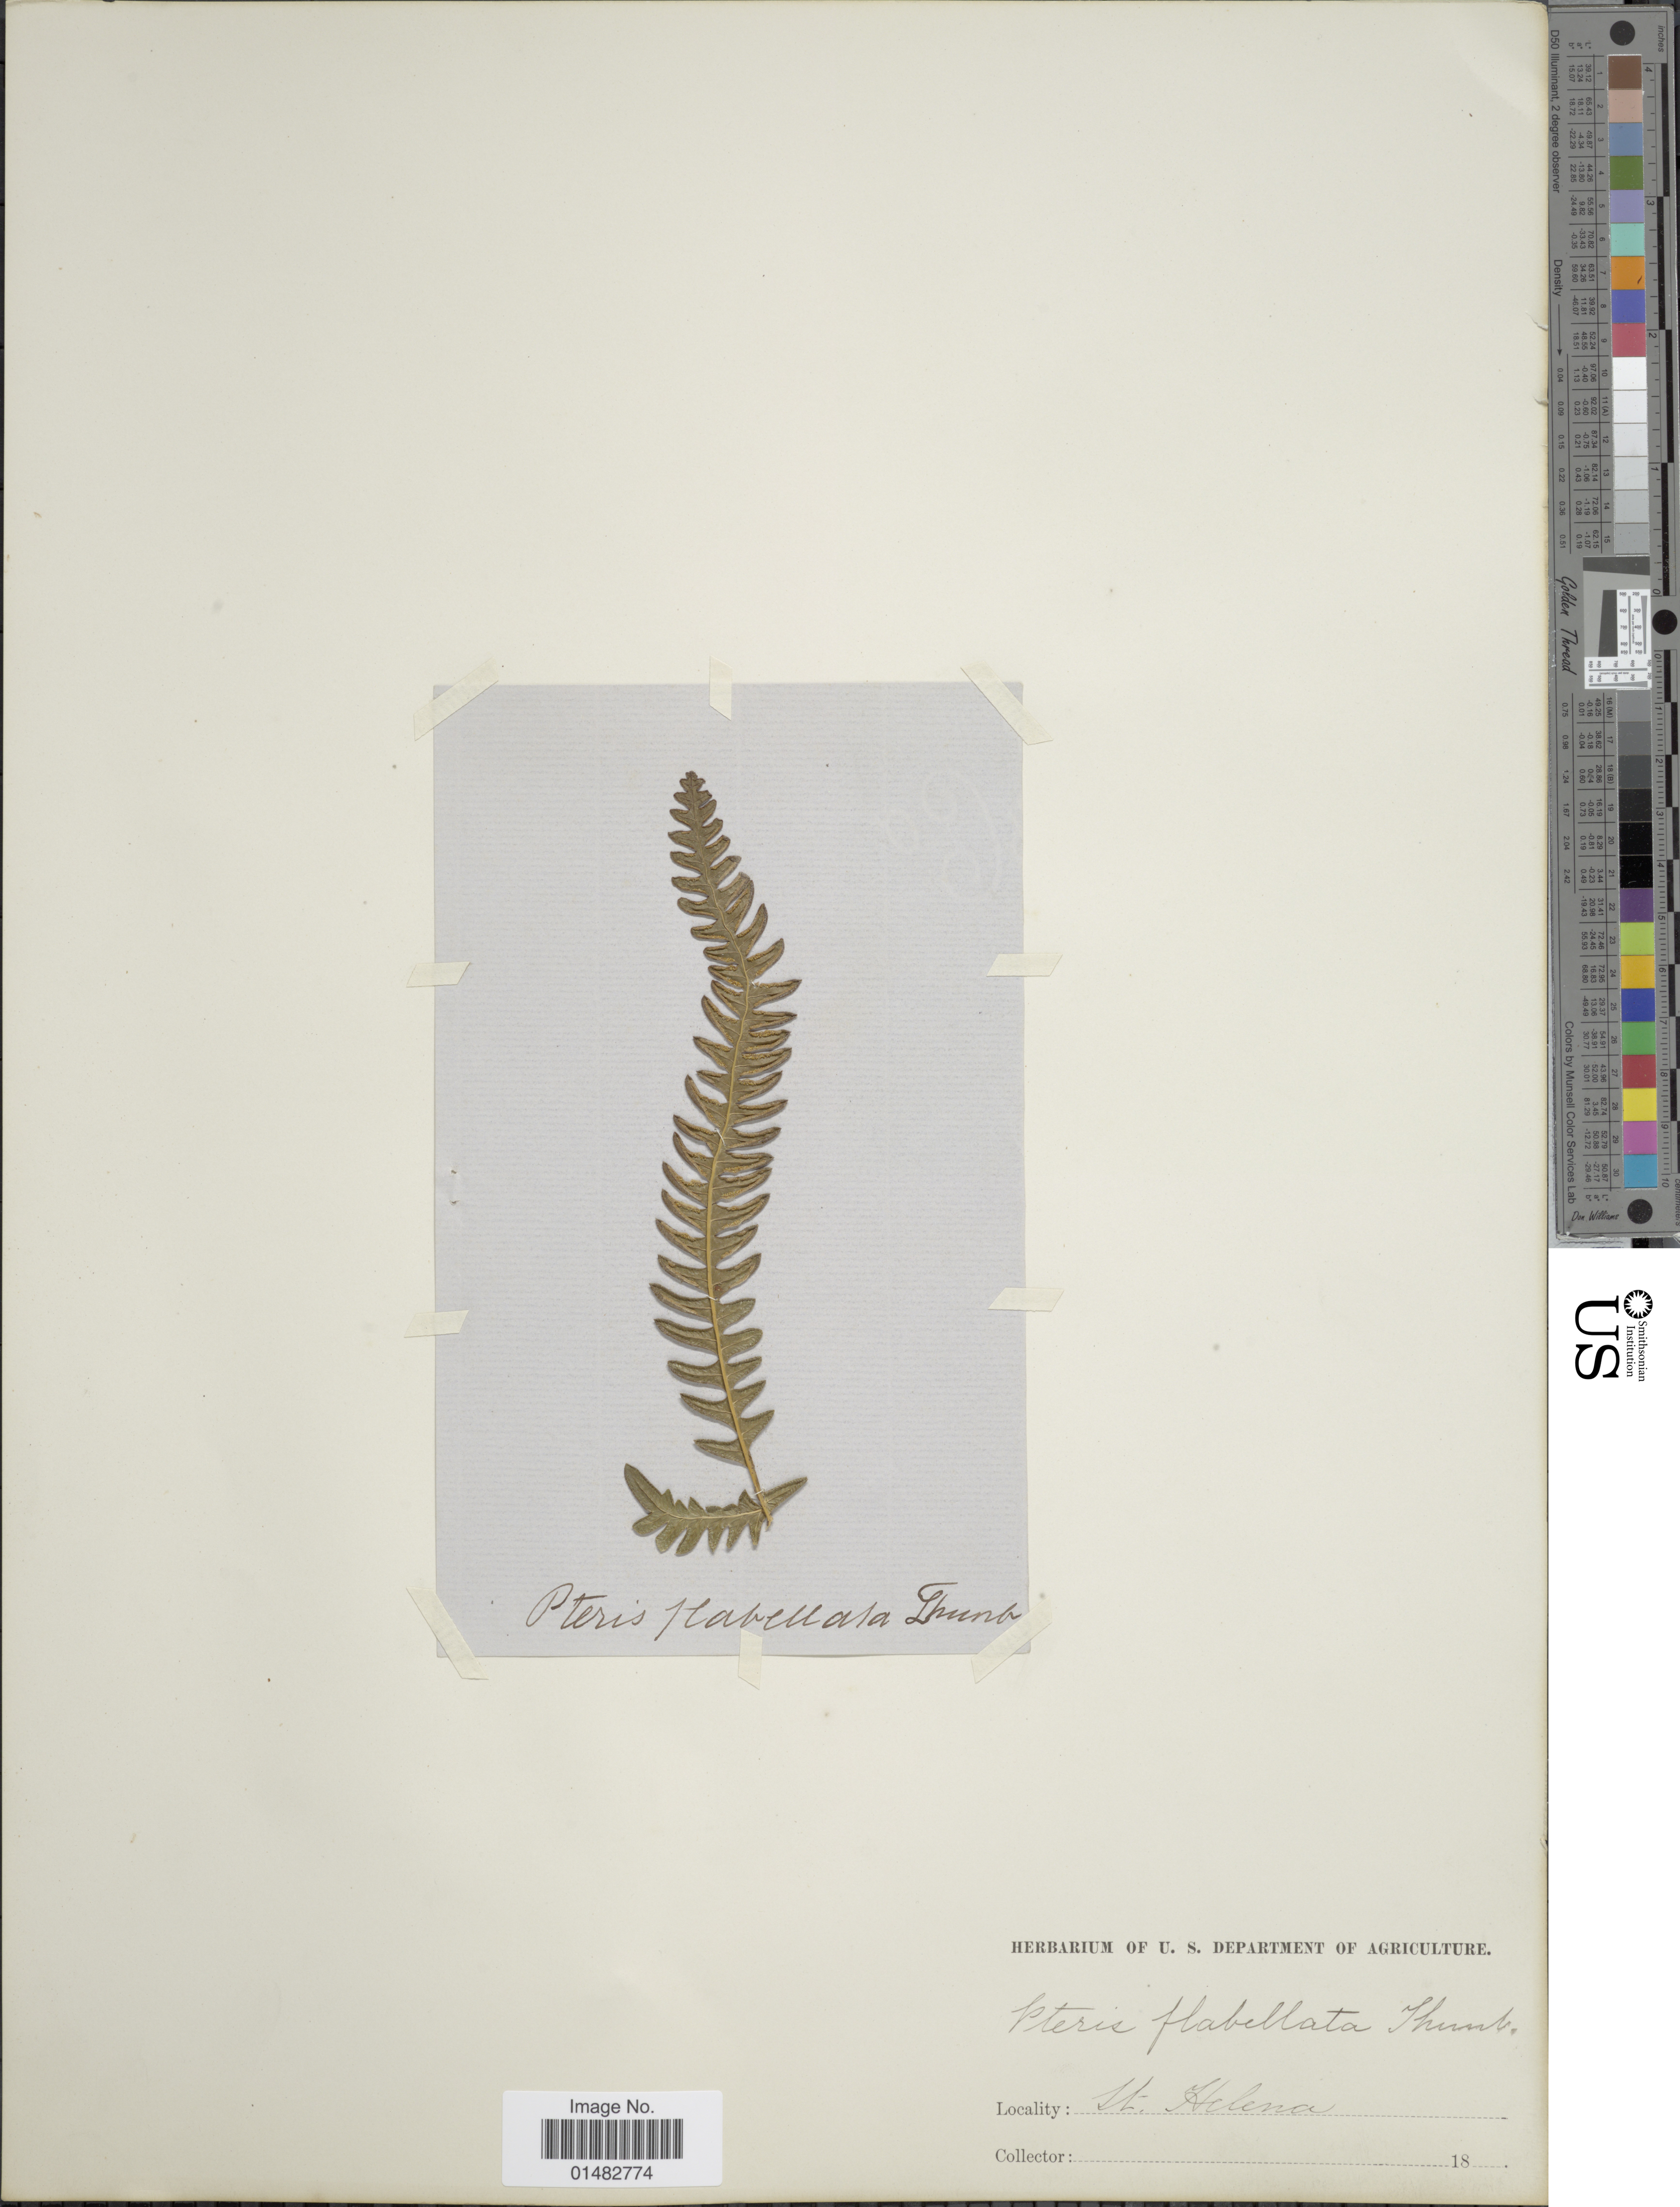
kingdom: Plantae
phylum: Tracheophyta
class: Polypodiopsida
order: Polypodiales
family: Pteridaceae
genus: Pteris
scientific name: Pteris dentata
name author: Forssk.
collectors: Facchini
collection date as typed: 18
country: St. Helena Islands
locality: St. Helena